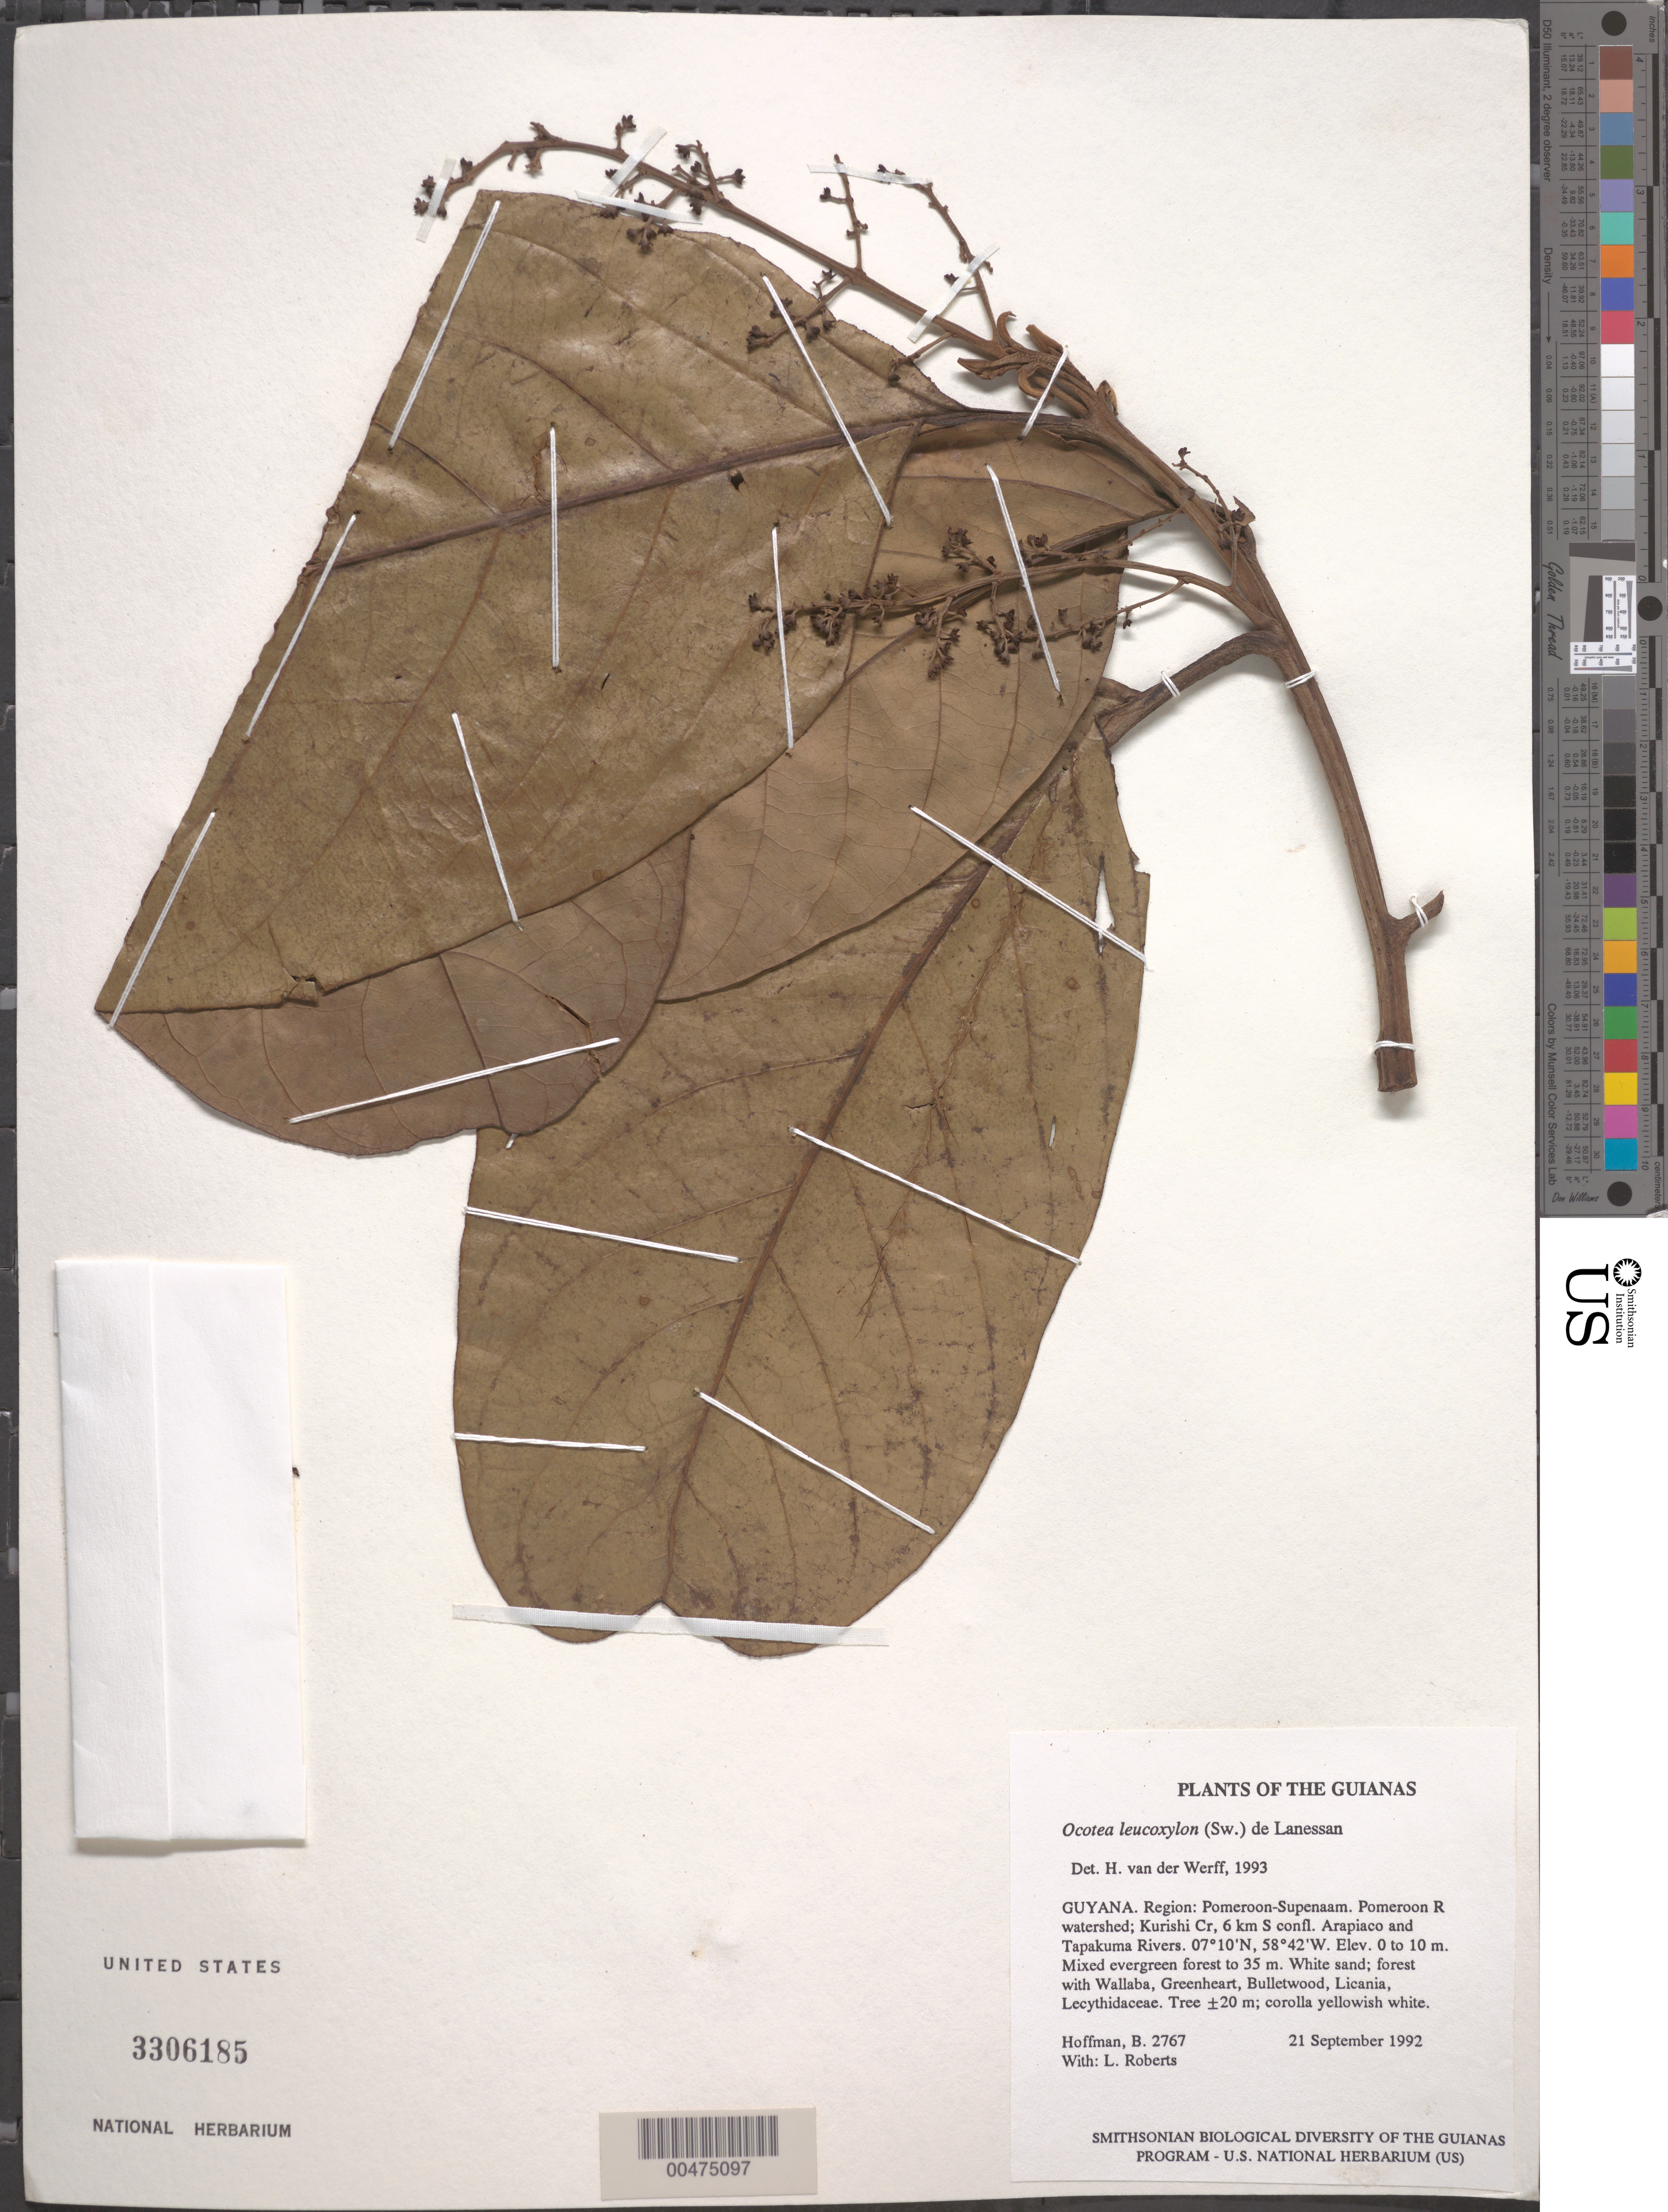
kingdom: Plantae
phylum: Tracheophyta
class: Magnoliopsida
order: Laurales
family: Lauraceae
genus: Ocotea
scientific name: Ocotea leucoxylon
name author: (Sw.) Laness.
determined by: van der Werff, H., (MO), Missouri Botanical Garden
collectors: B. Hoffman & L. Roberts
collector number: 2767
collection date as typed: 21 September 1992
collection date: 1992-09-21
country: Guyana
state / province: Pomeroon-Supenaam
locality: Pomeroon River watershed; Kurishi Creek, 6 km S of confluence of Arapiaco and Tapakuma Rivers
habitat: Mixed evergreen forest to 35 m. White sand; forest with Wallaba, Greenheart, Bulletwood, Licania, Lecythidaceae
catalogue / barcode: US 3306185